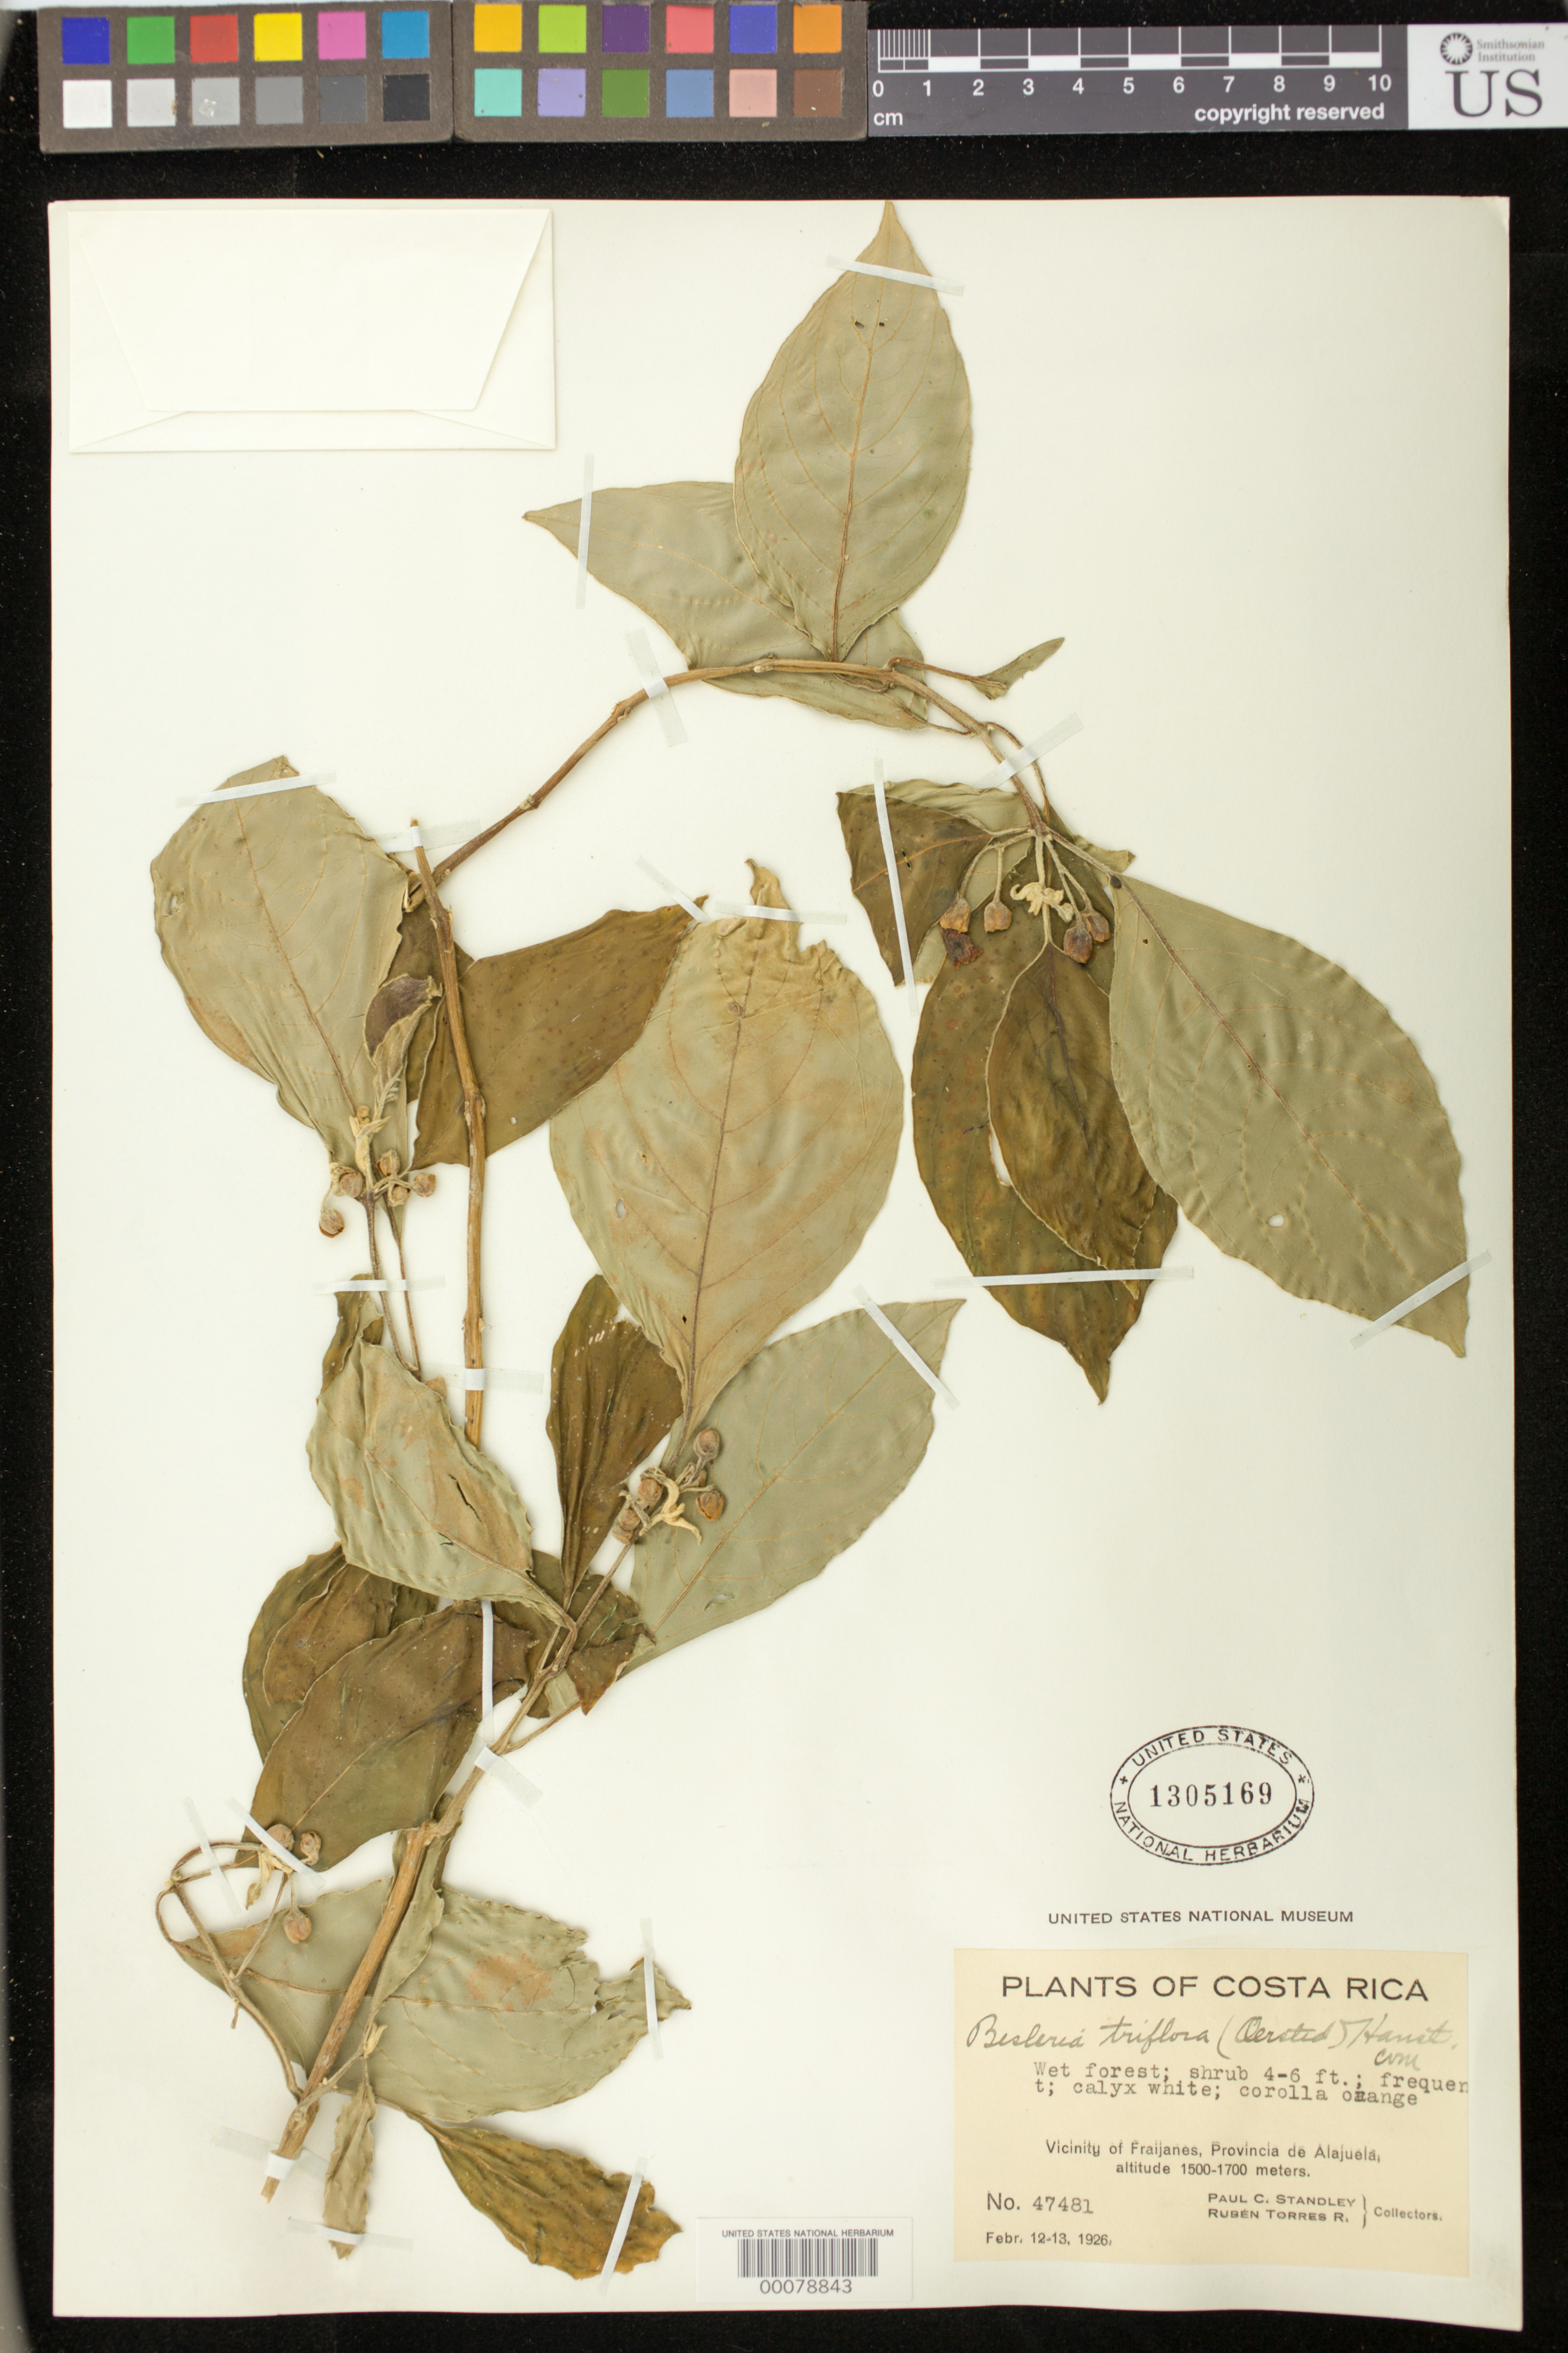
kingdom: Plantae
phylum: Tracheophyta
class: Magnoliopsida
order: Lamiales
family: Gesneriaceae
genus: Besleria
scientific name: Besleria triflora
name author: (Oerst.) Hanst.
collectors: P. C. Standley & R. Torres R.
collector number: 47481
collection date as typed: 12-13 Feb 1926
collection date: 1926-02-12/1926-02-13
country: Costa Rica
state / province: Alajuela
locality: Vicinity of Fraijanes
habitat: Wet forest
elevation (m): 1500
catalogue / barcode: US 1305169